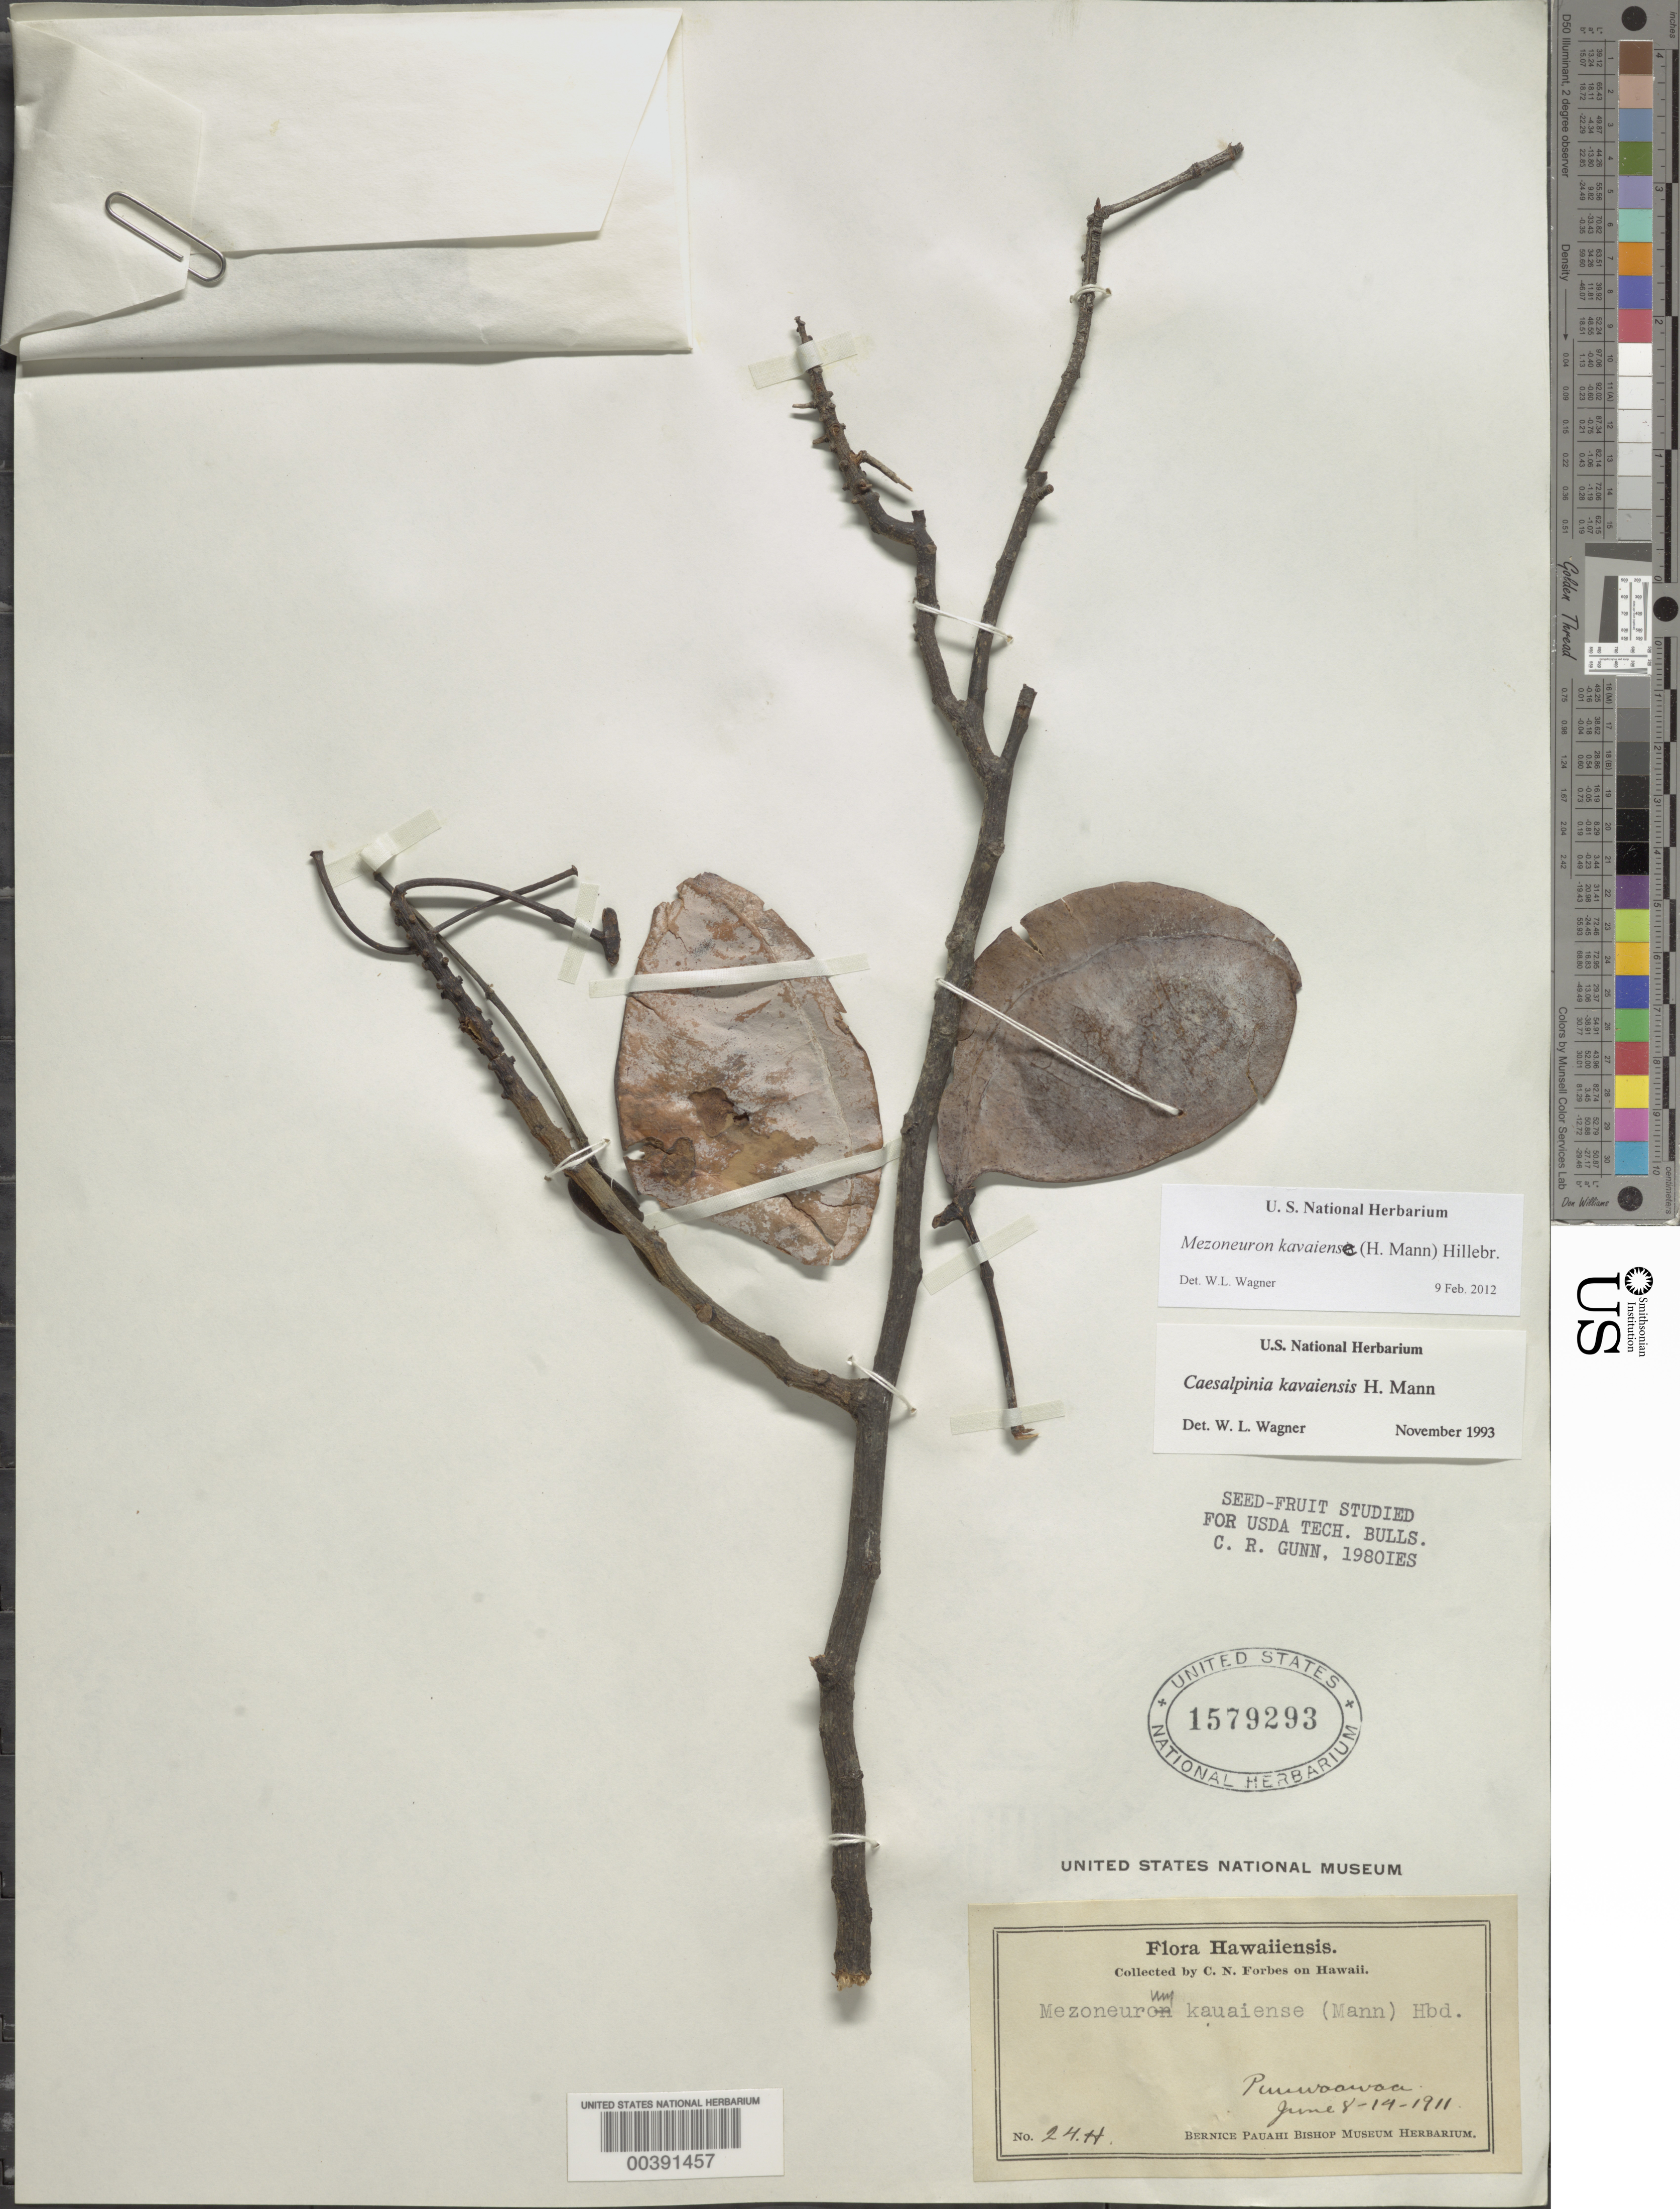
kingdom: Plantae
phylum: Tracheophyta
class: Magnoliopsida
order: Fabales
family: Fabaceae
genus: Mezoneuron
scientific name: Mezoneuron kavaiense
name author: (H. Mann) Hillebr.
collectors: C. N. Forbes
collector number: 24.H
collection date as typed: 08 Jun 1911 to 14 Jun 1911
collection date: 1911-06-08/1911-06-14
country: United States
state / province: Hawaii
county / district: Hawaii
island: Hawaii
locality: Puuwaawaa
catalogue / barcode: US 1579293